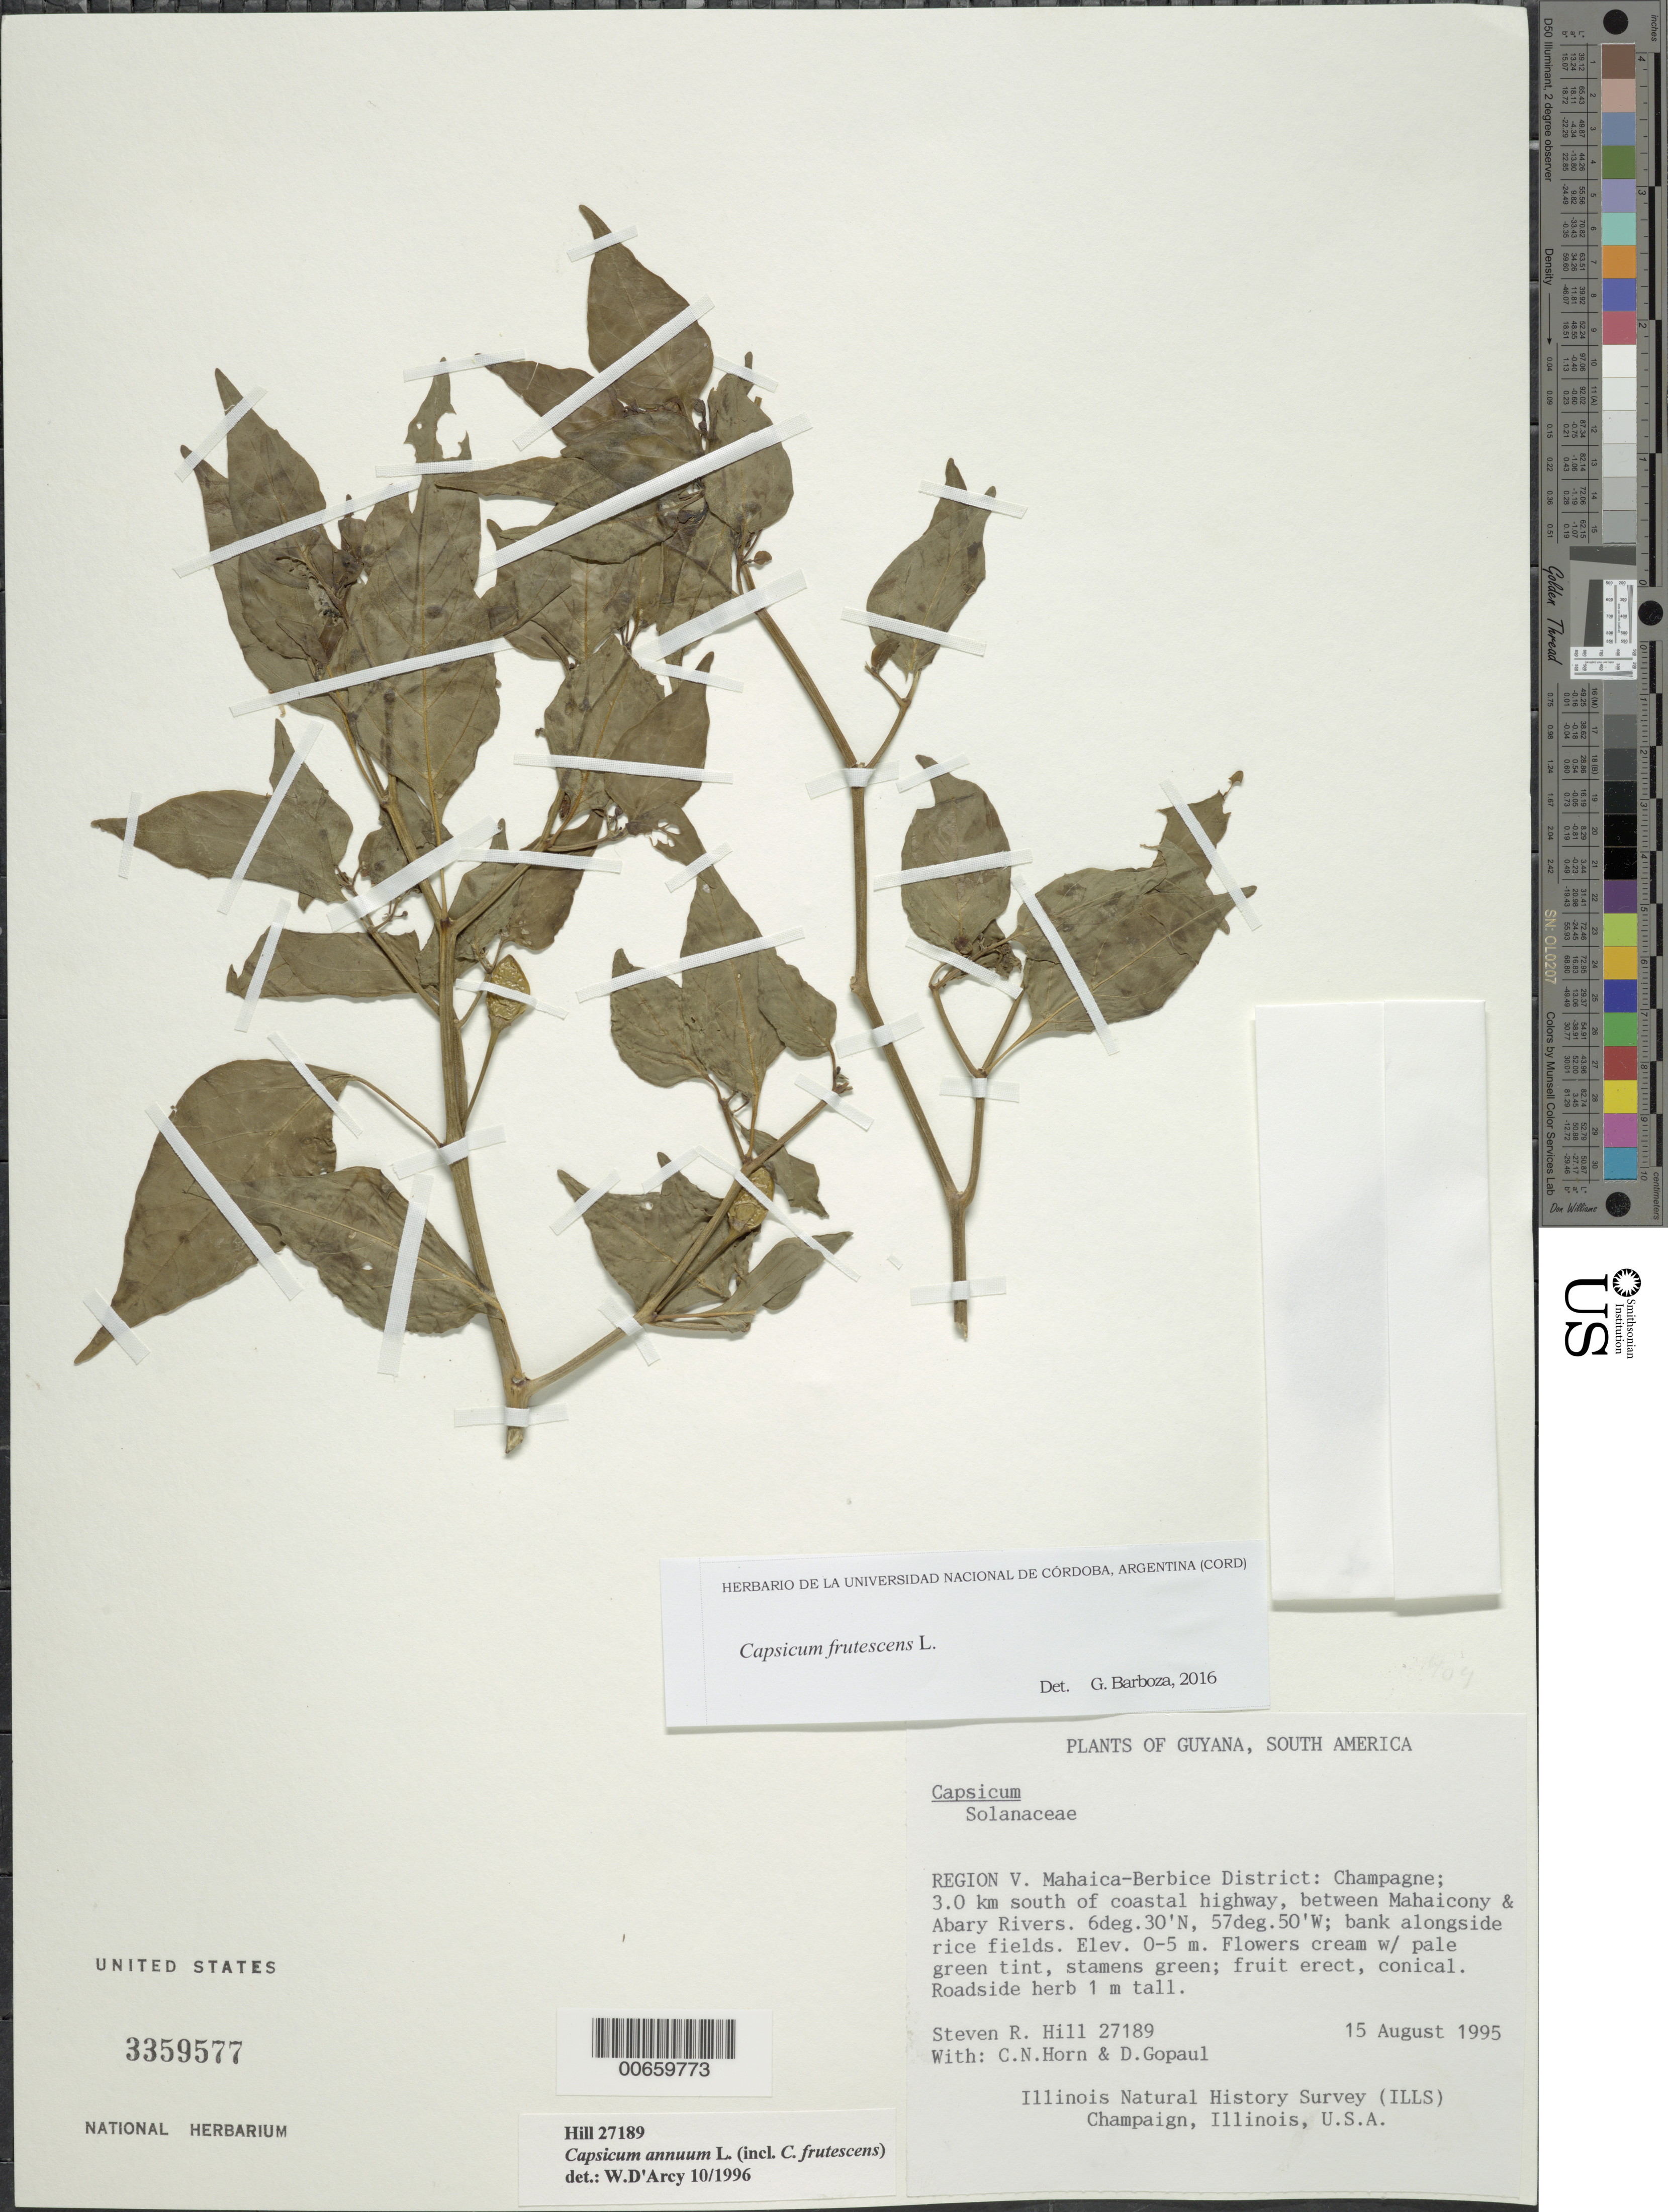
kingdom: Plantae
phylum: Tracheophyta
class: Magnoliopsida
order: Solanales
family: Solanaceae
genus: Capsicum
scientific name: Capsicum frutescens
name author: L.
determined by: Barboza, G. E., (CORD), Museo Botanico - Cordoba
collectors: S. R. Hill, C. N. Horn & D. Gopaul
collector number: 27189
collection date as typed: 15-Aug-95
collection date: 1995-08-15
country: Guyana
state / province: Mahaica-Berbice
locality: Champagne; 3 km S of coastal hwy., betw. Mahaicony & Abary R.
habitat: Bank along side rice fields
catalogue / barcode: US 3359577